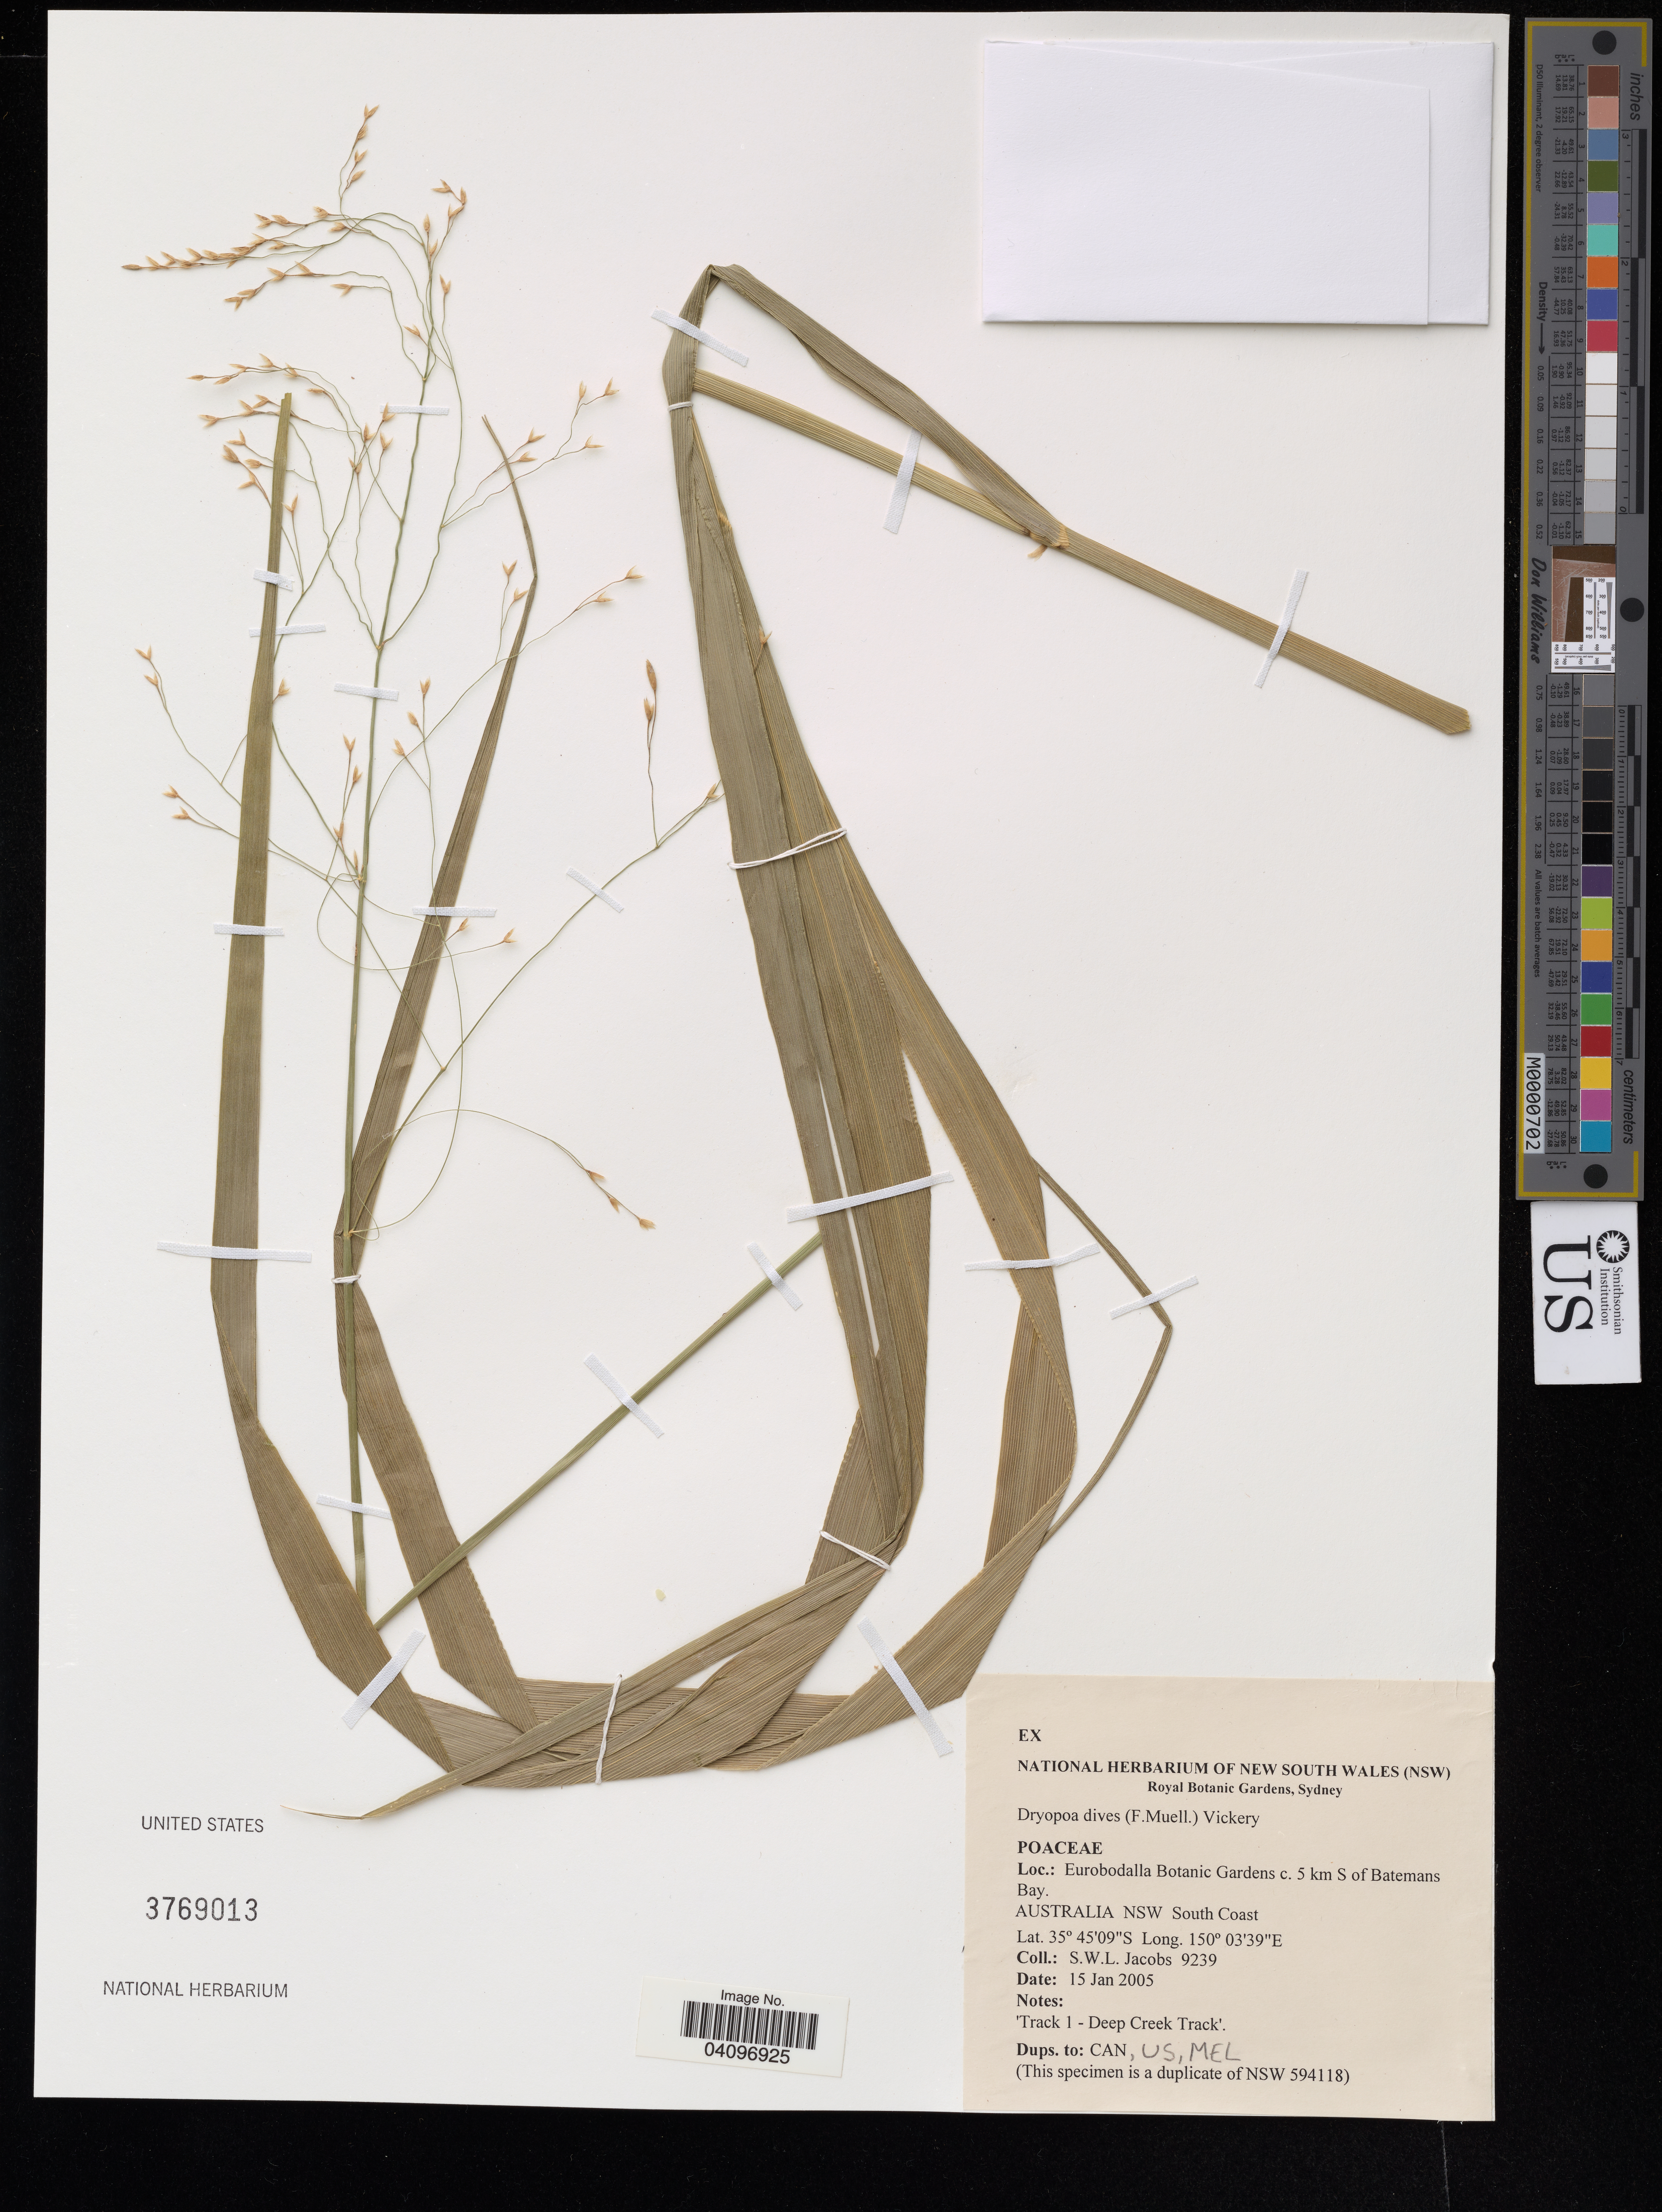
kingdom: Plantae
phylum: Tracheophyta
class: Liliopsida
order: Poales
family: Poaceae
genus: Dryopoa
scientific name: Dryopoa dives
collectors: S. W. L. Jacobs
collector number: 9239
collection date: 2005-01-15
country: Australia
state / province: New South Wales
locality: Sydney. Eurobodalla Botanic Gardens c. 5 km S of Batemans Bay.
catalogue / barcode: US 3769013